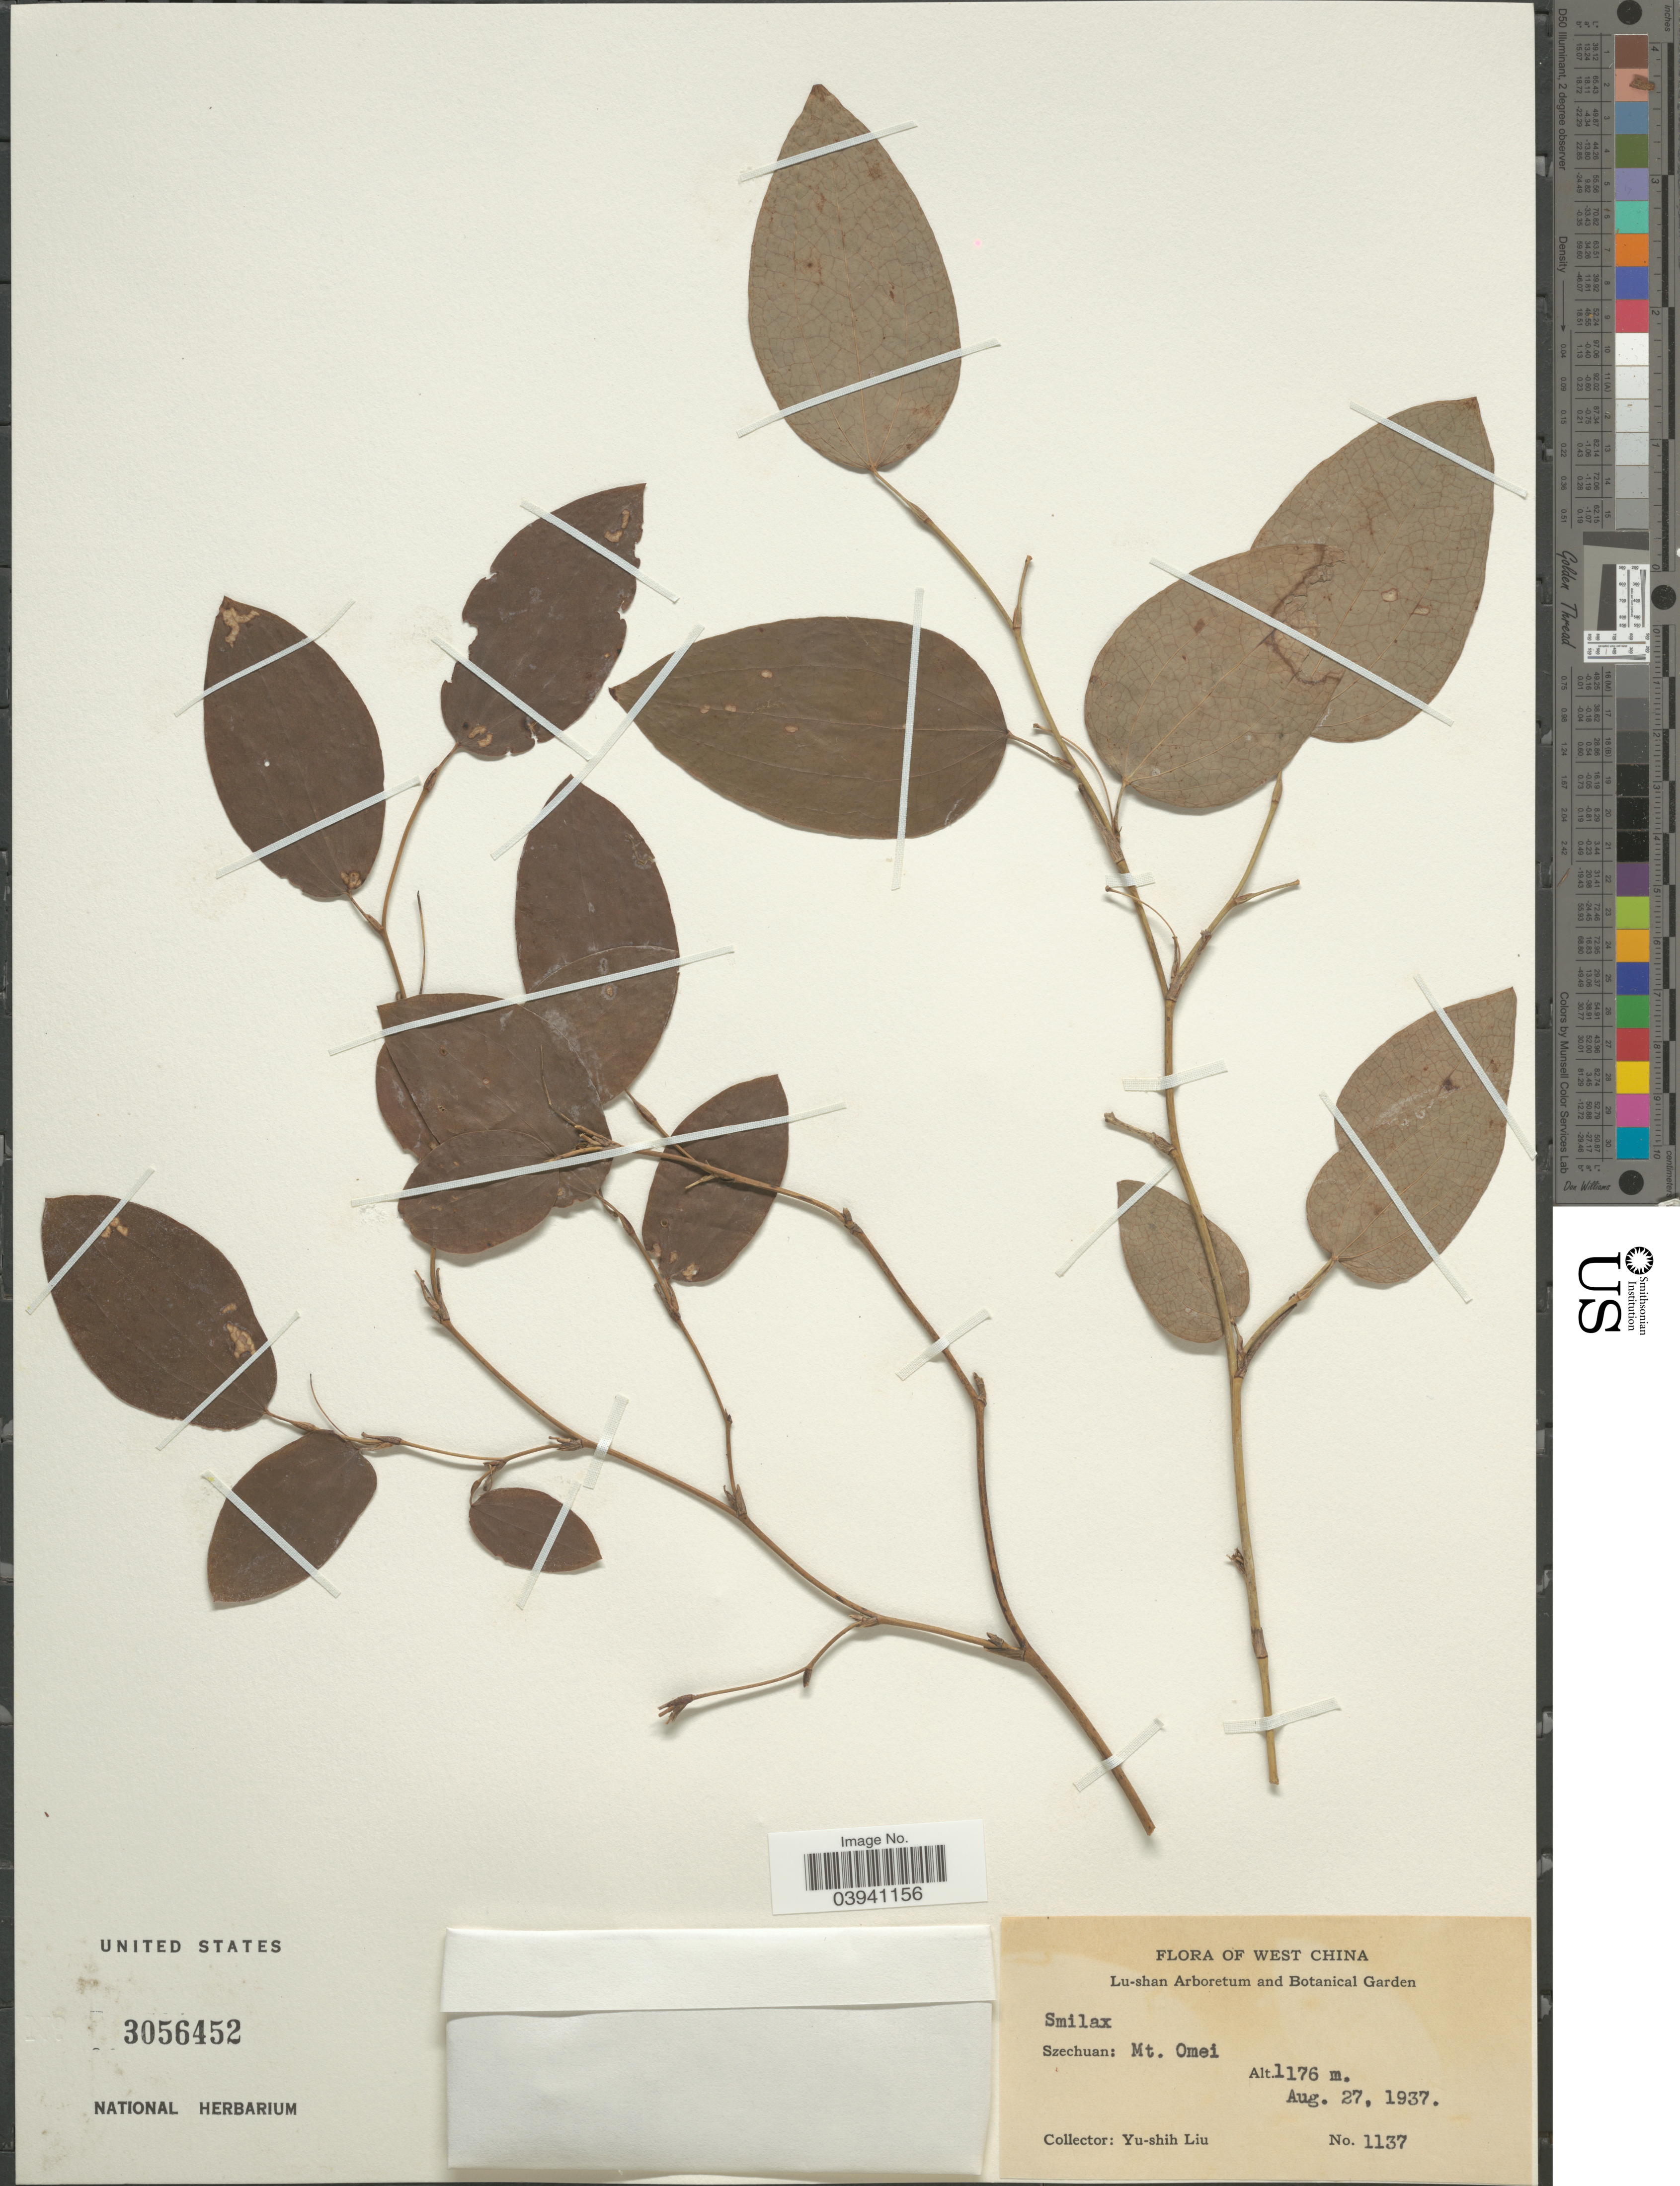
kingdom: Plantae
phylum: Tracheophyta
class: Liliopsida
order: Liliales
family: Smilacaceae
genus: Smilax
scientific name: Smilax sp.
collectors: Y.-S. Liu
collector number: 1137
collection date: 1937-08-27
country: China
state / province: Sichuan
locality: West China. Szechuan: Mt. Omei.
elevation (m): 1176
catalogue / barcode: US 3056452